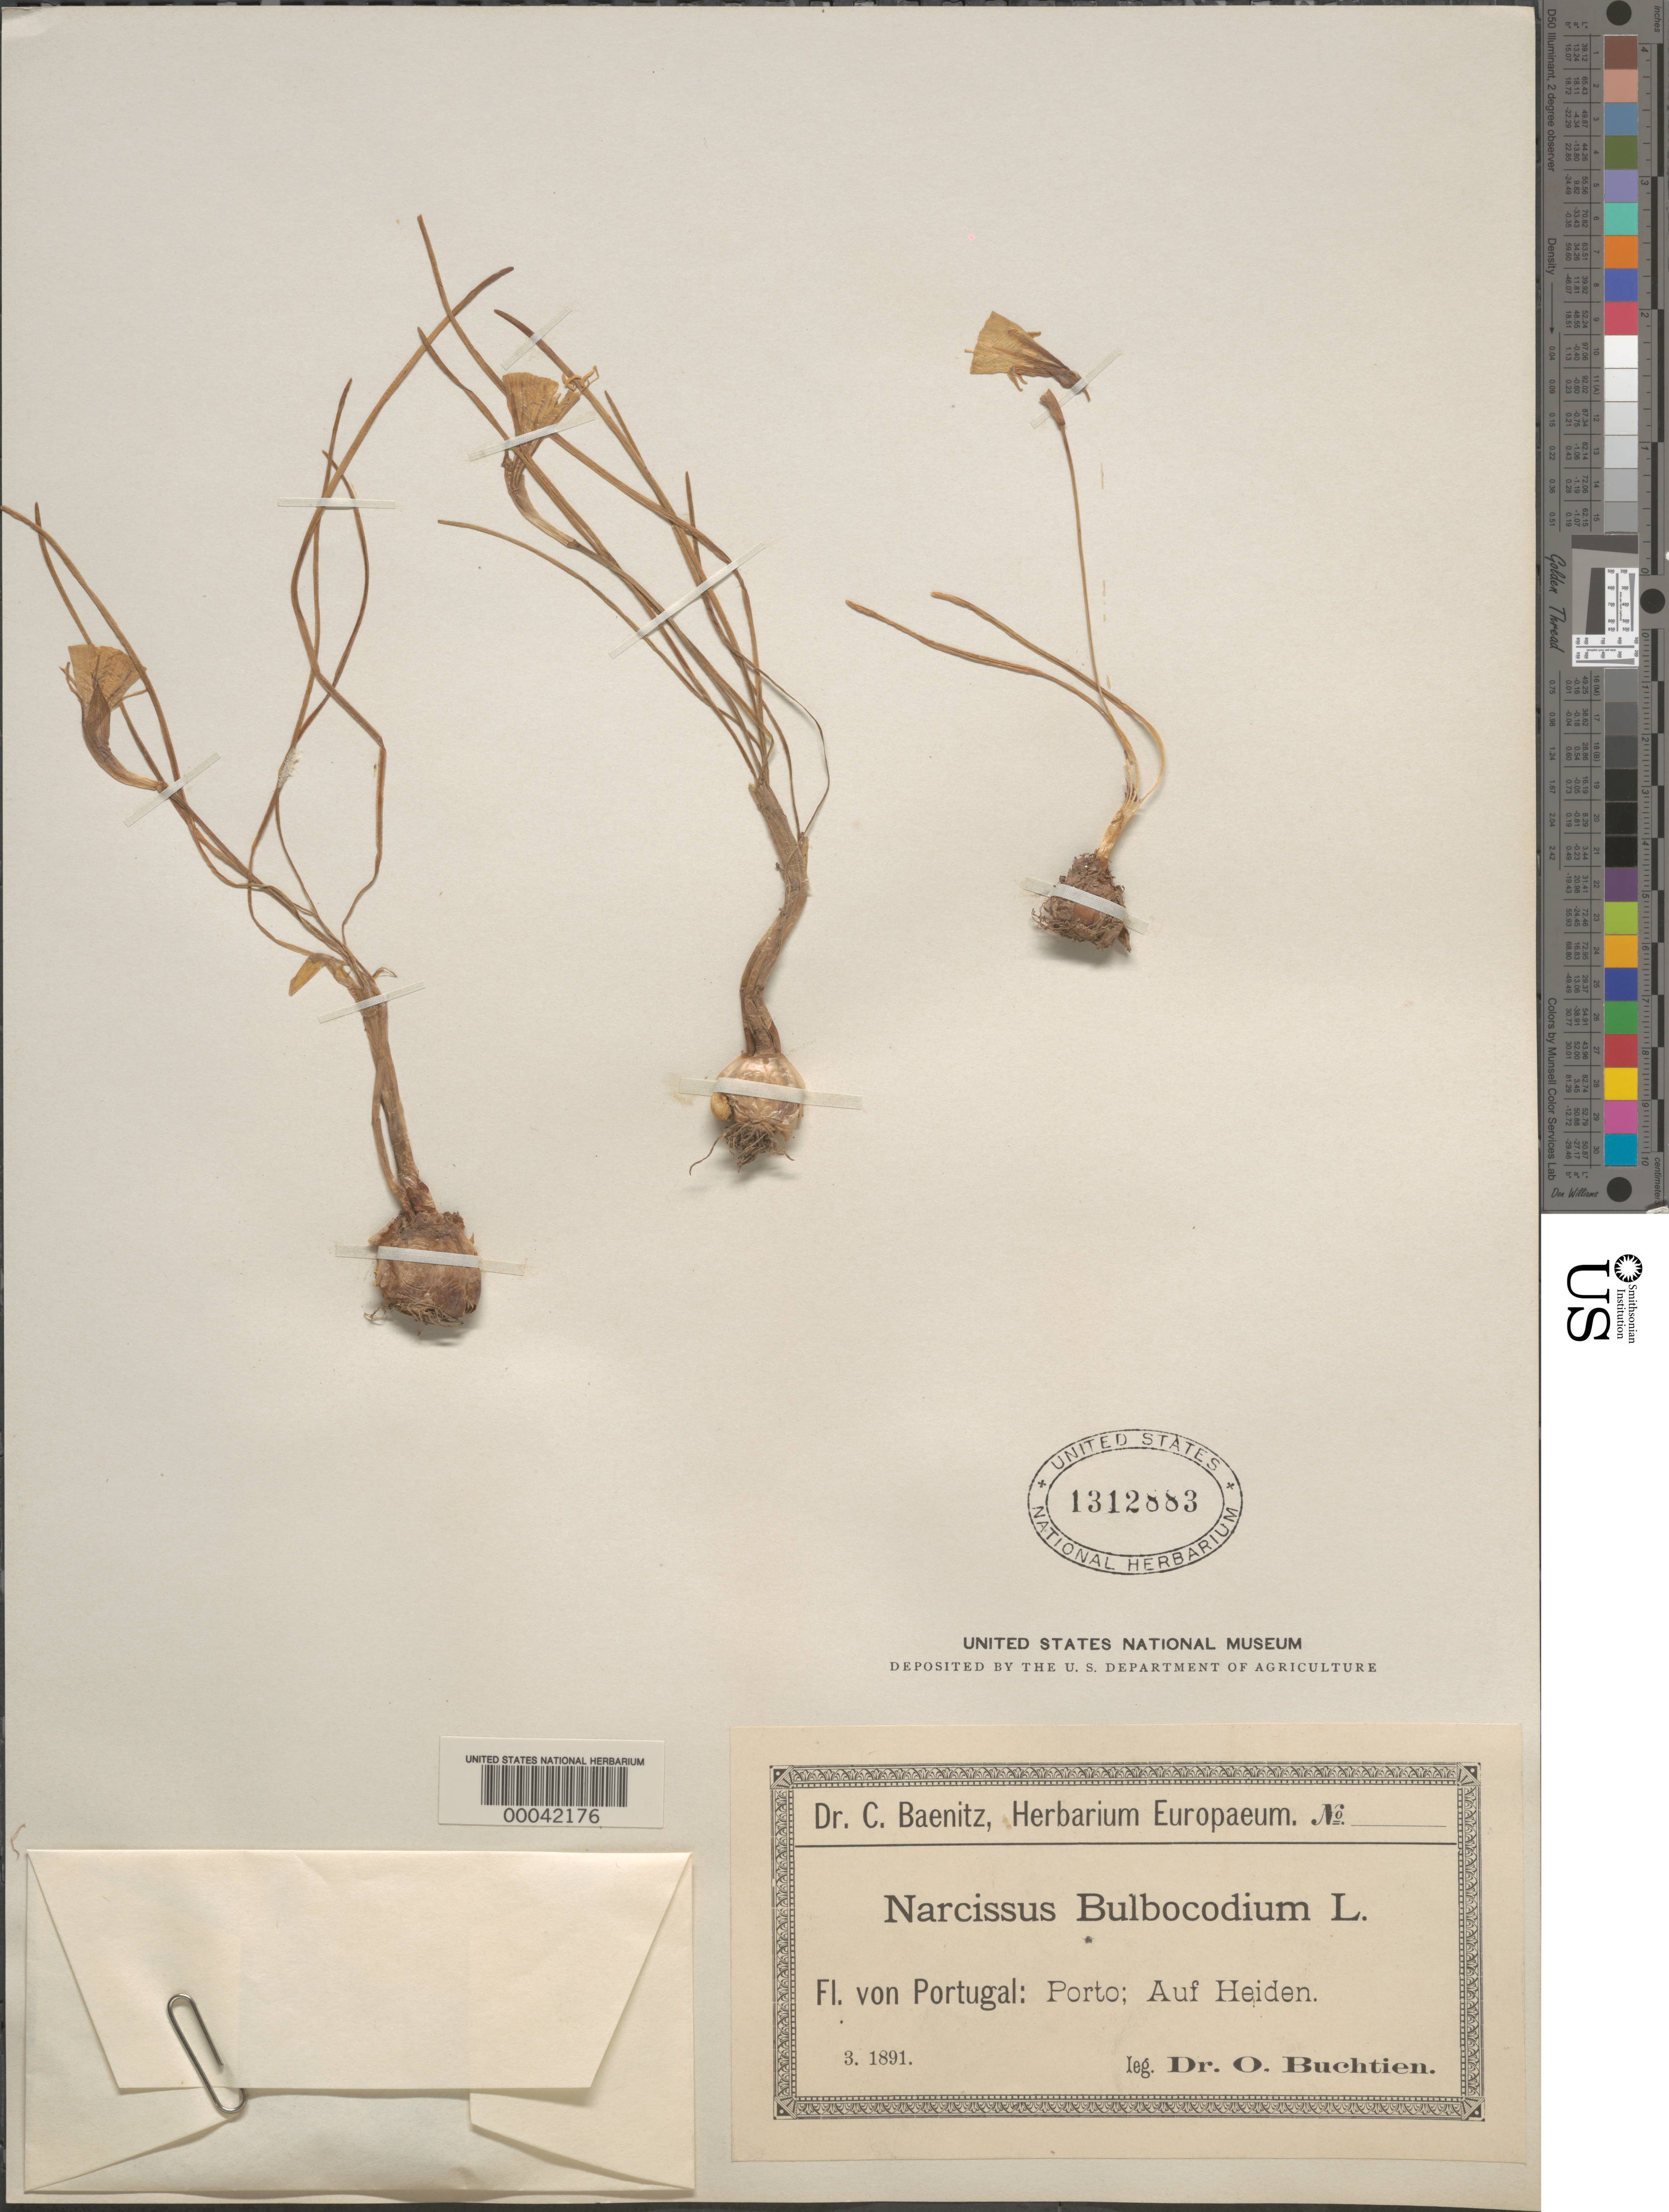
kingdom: Plantae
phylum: Tracheophyta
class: Liliopsida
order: Asparagales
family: Amaryllidaceae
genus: Narcissus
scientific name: Narcissus bulbocodium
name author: L.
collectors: O. Buchtien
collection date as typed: Mar 1891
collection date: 1891-03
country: Portugal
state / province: Porto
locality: Auf heiden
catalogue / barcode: US 1312883